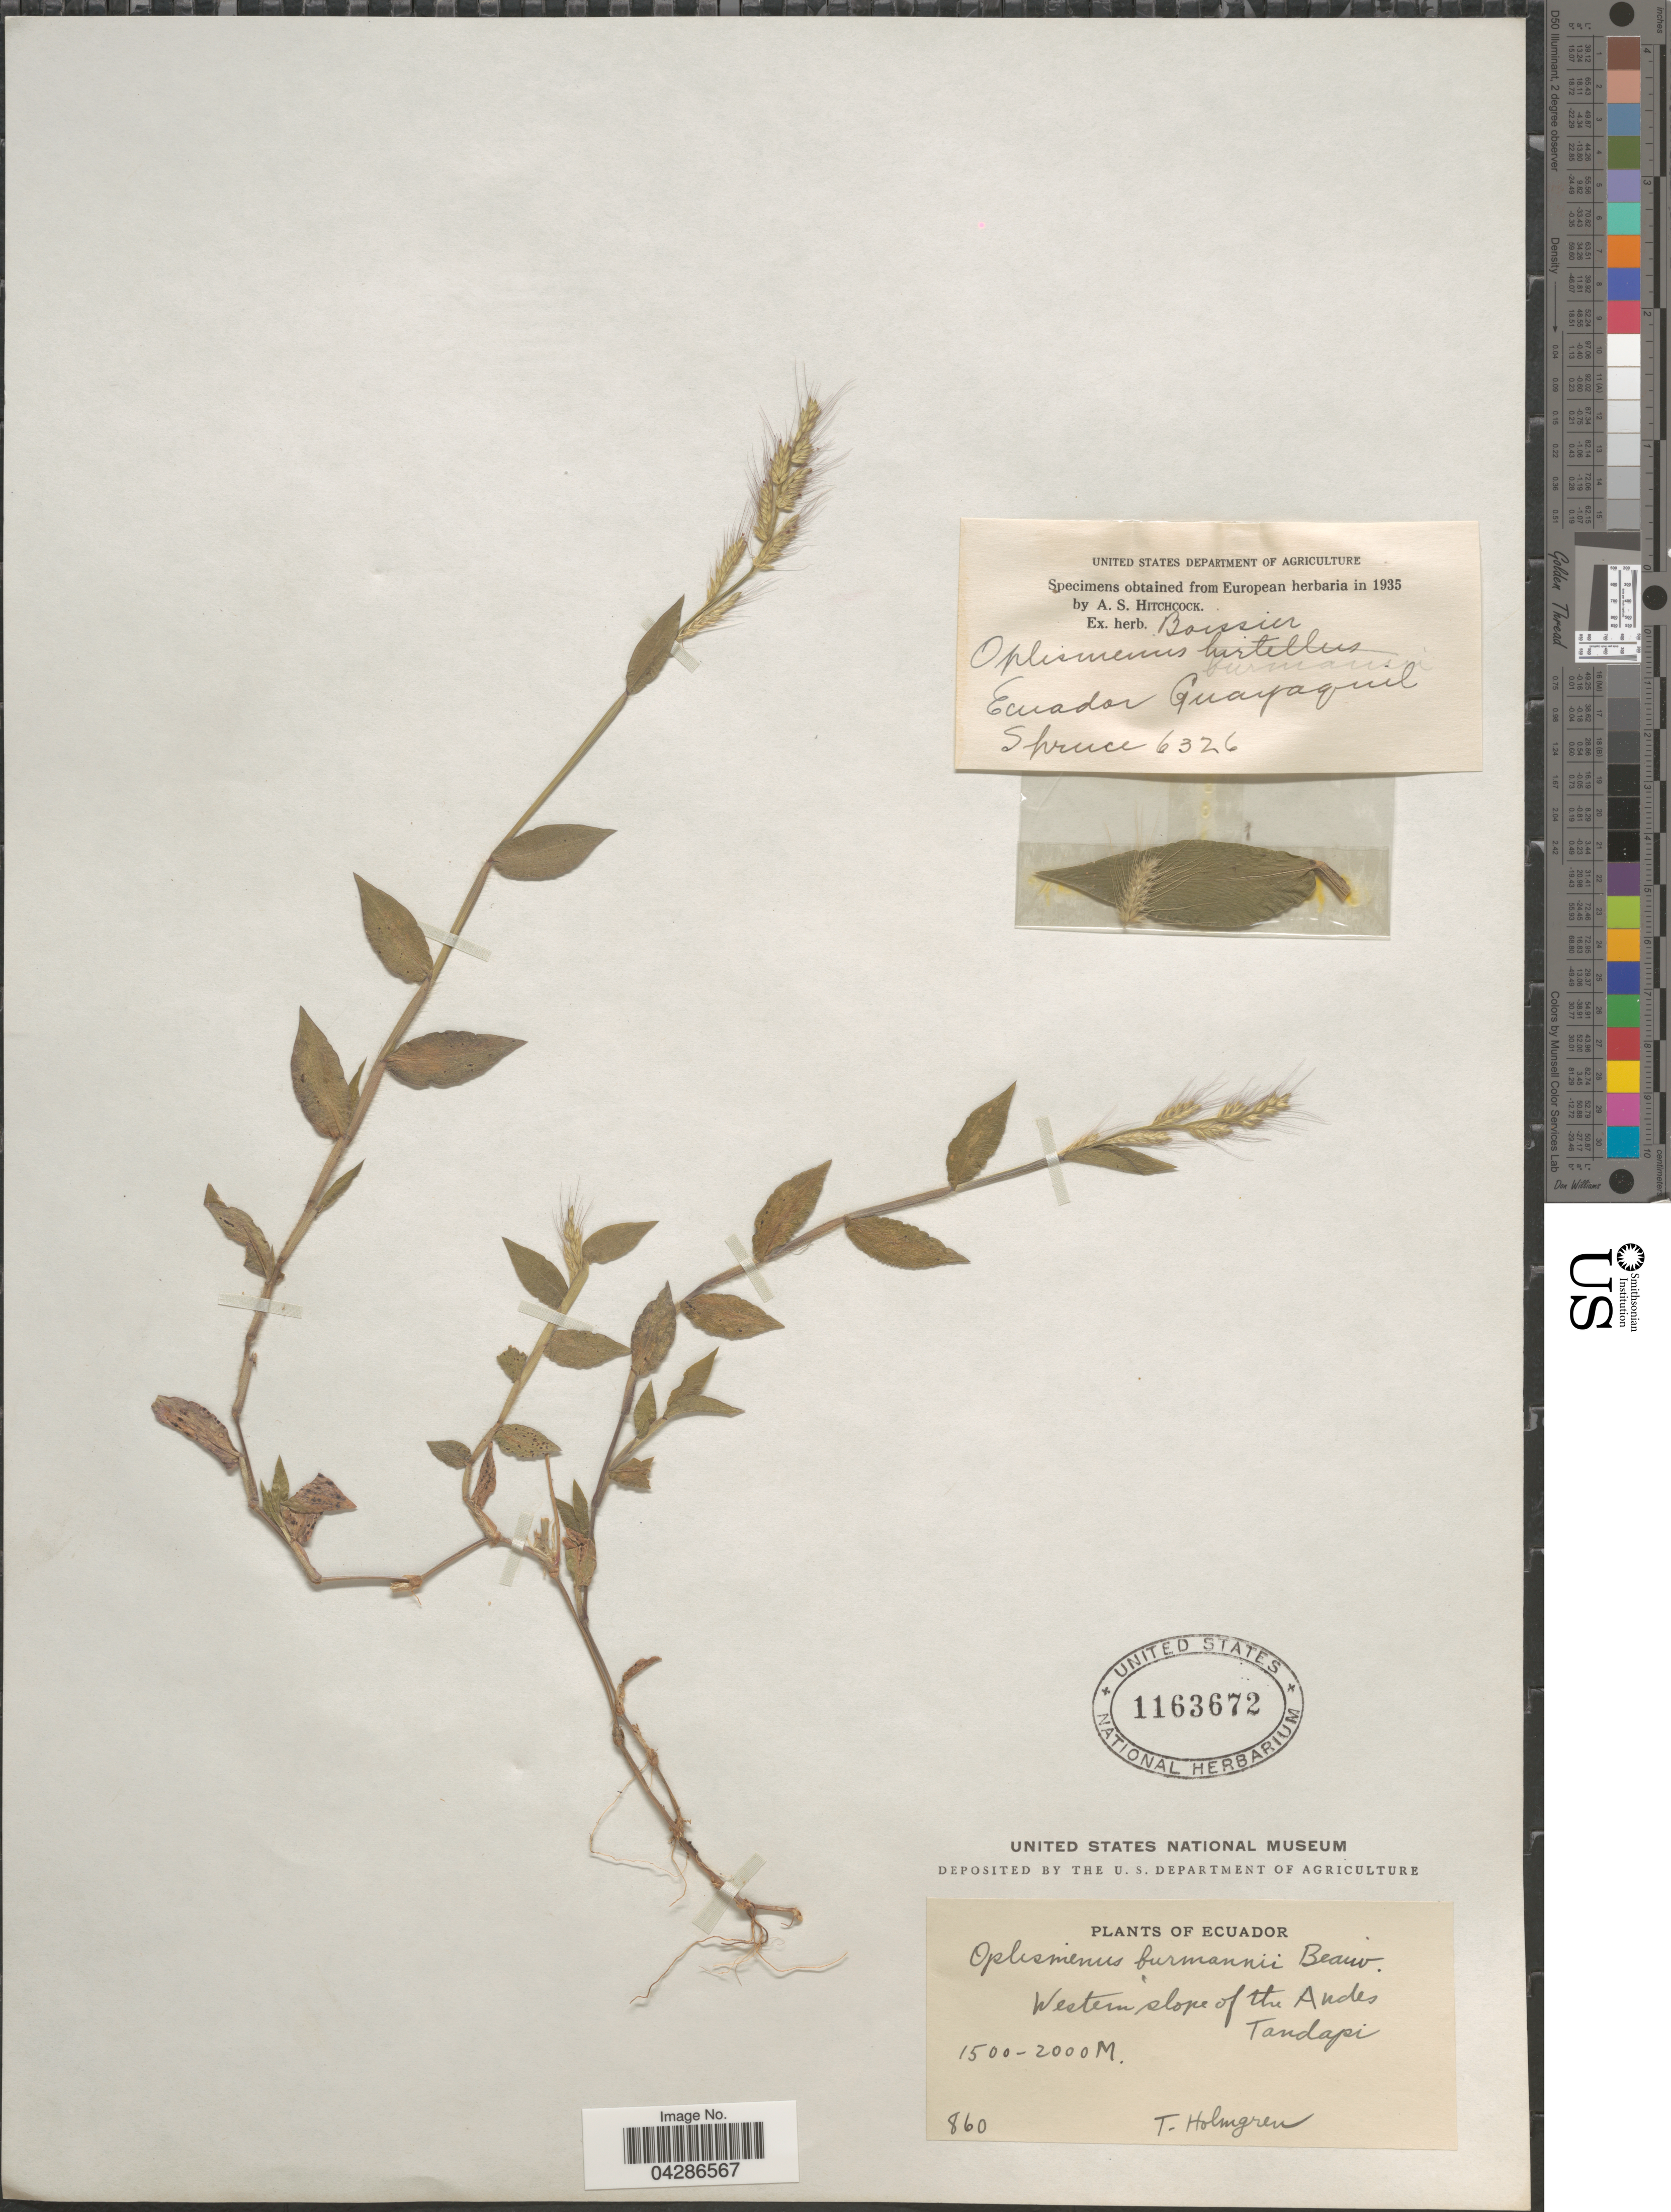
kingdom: Plantae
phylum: Tracheophyta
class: Liliopsida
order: Poales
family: Poaceae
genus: Oplismenus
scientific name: Oplismenus burmannii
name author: (Retz.) P. Beauv.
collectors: T. Holmgren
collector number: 860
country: Ecuador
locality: Western slope of the Andes. Tandapi.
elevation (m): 1500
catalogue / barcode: US 1163672